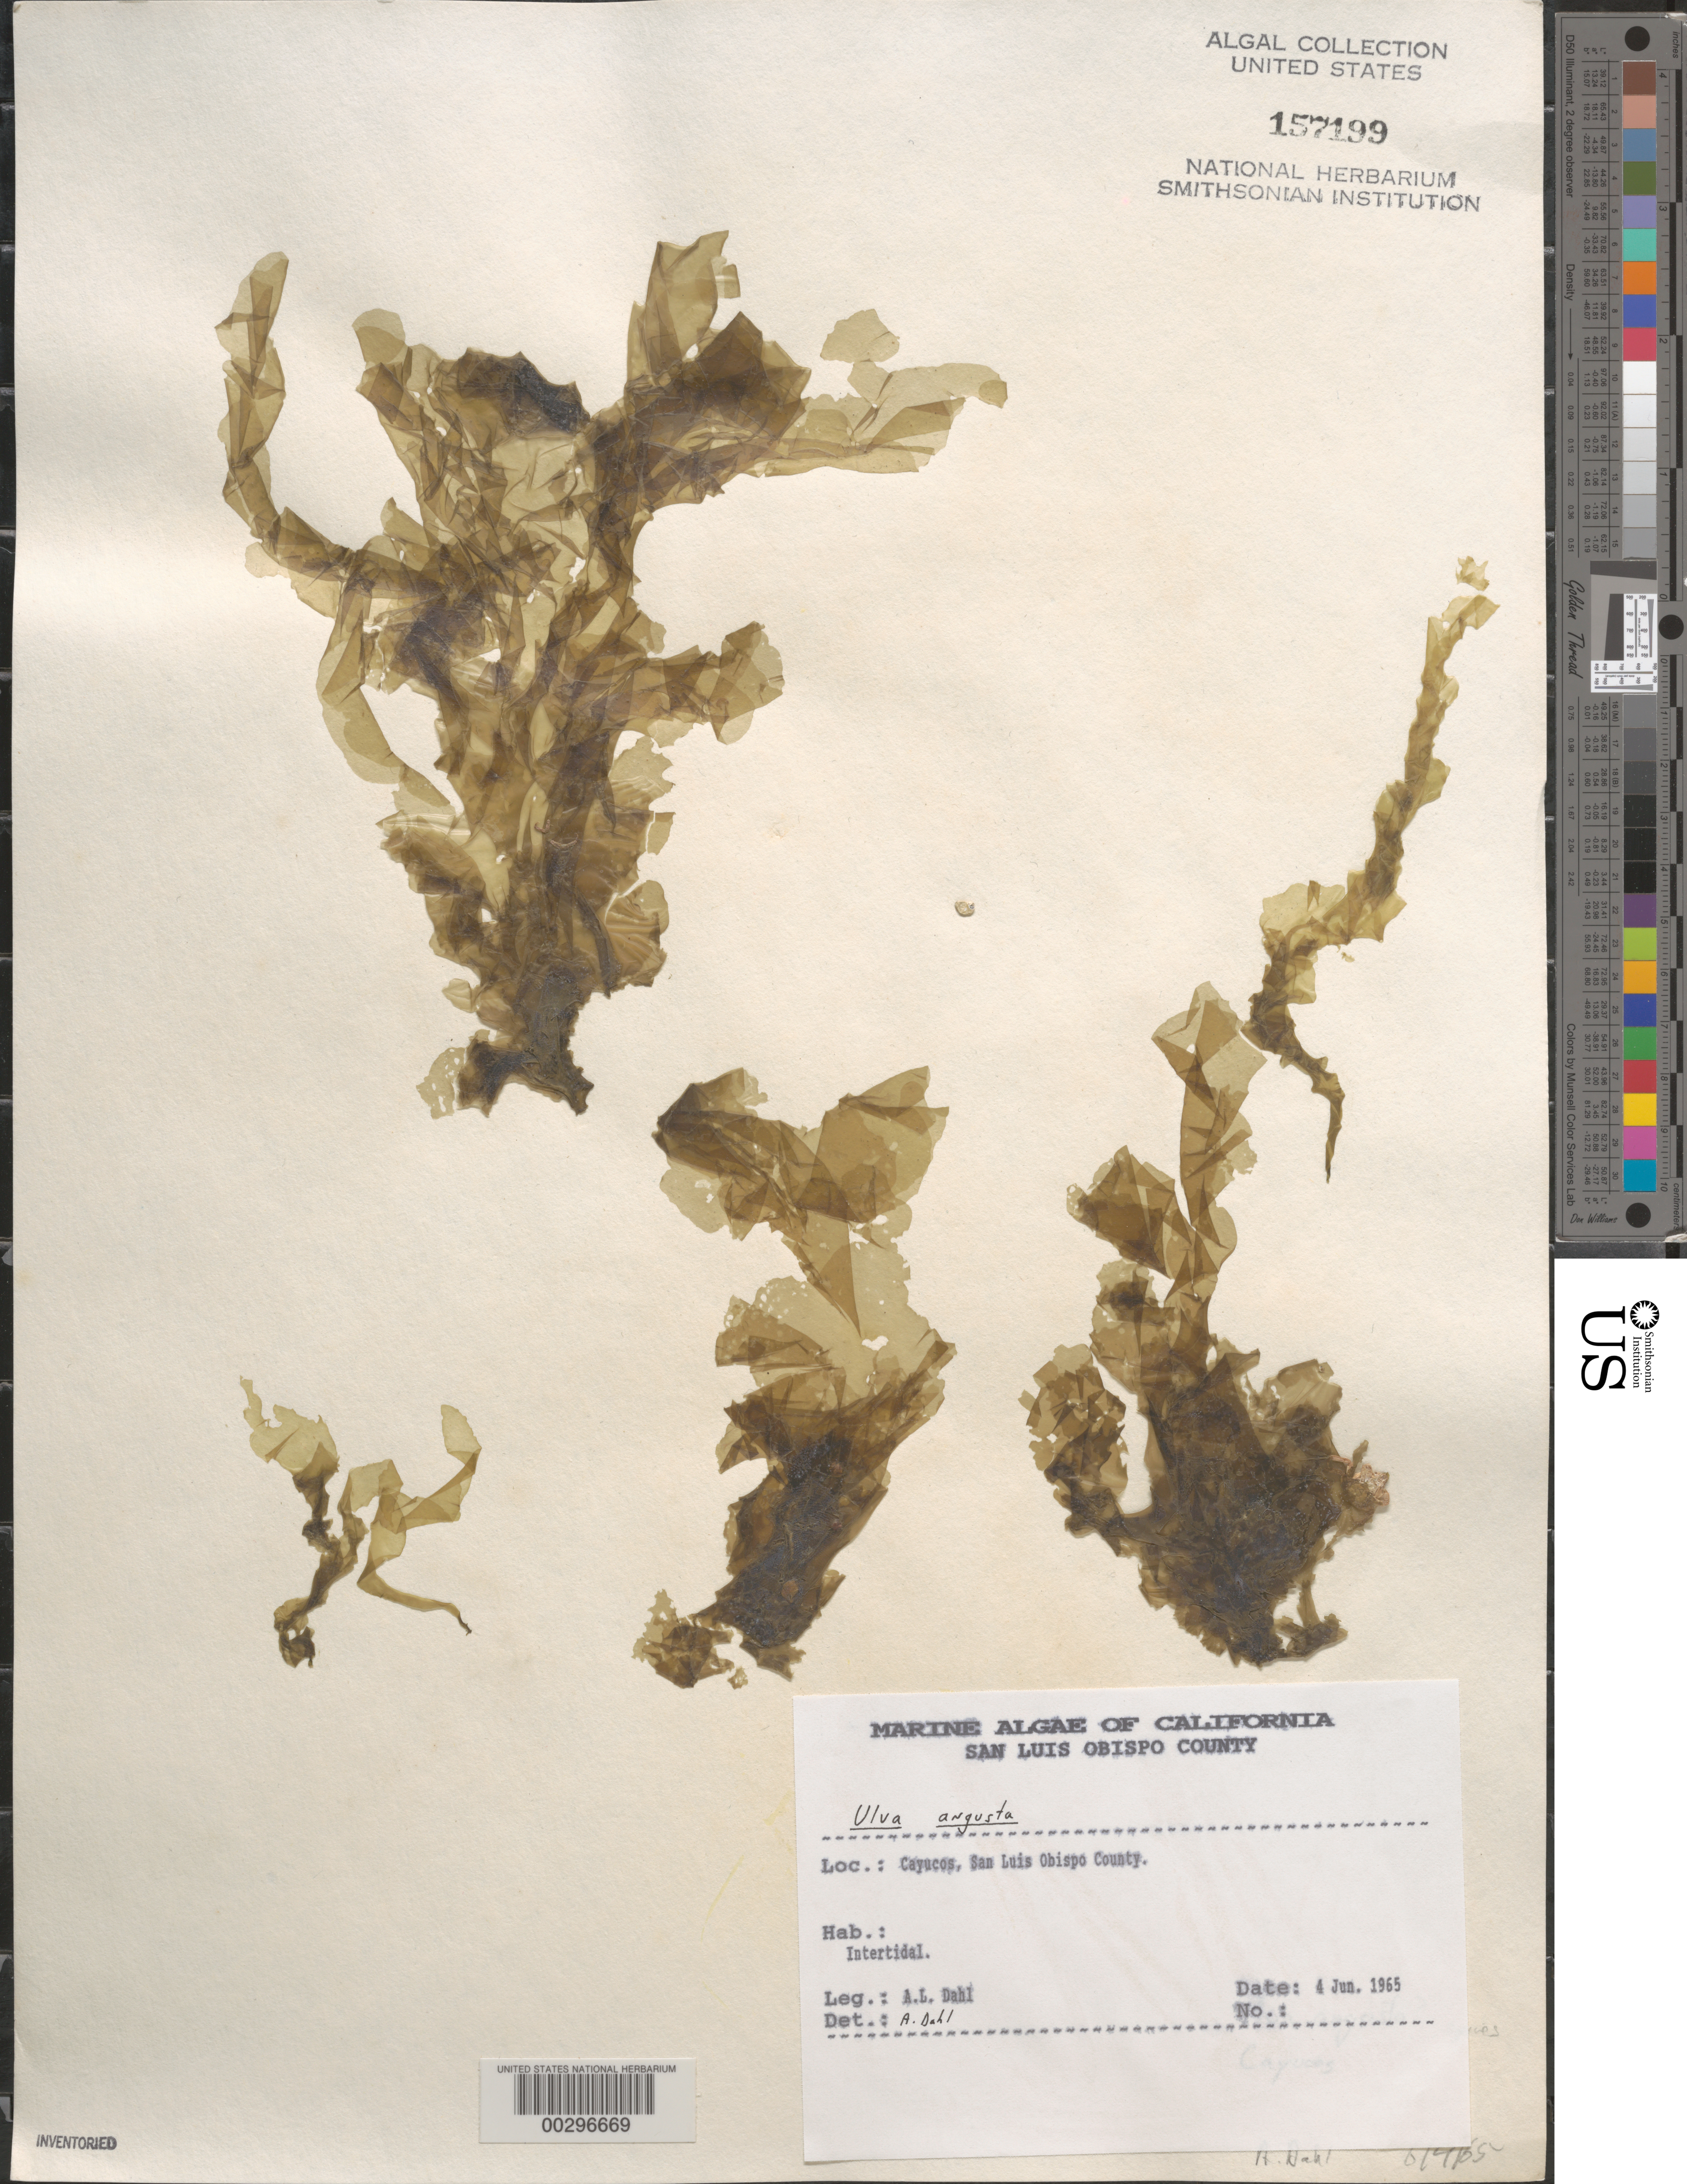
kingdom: Plantae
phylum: Chlorophyta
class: Ulvophyceae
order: Ulvales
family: Ulvaceae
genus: Ulva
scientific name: Ulva californica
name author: N.Wille in Collins et al.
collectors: A. Dahl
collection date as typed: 04 Jun 1965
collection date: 1965-06-04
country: United States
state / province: California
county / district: San Luis Obispo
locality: Cayucos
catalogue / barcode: US 157199